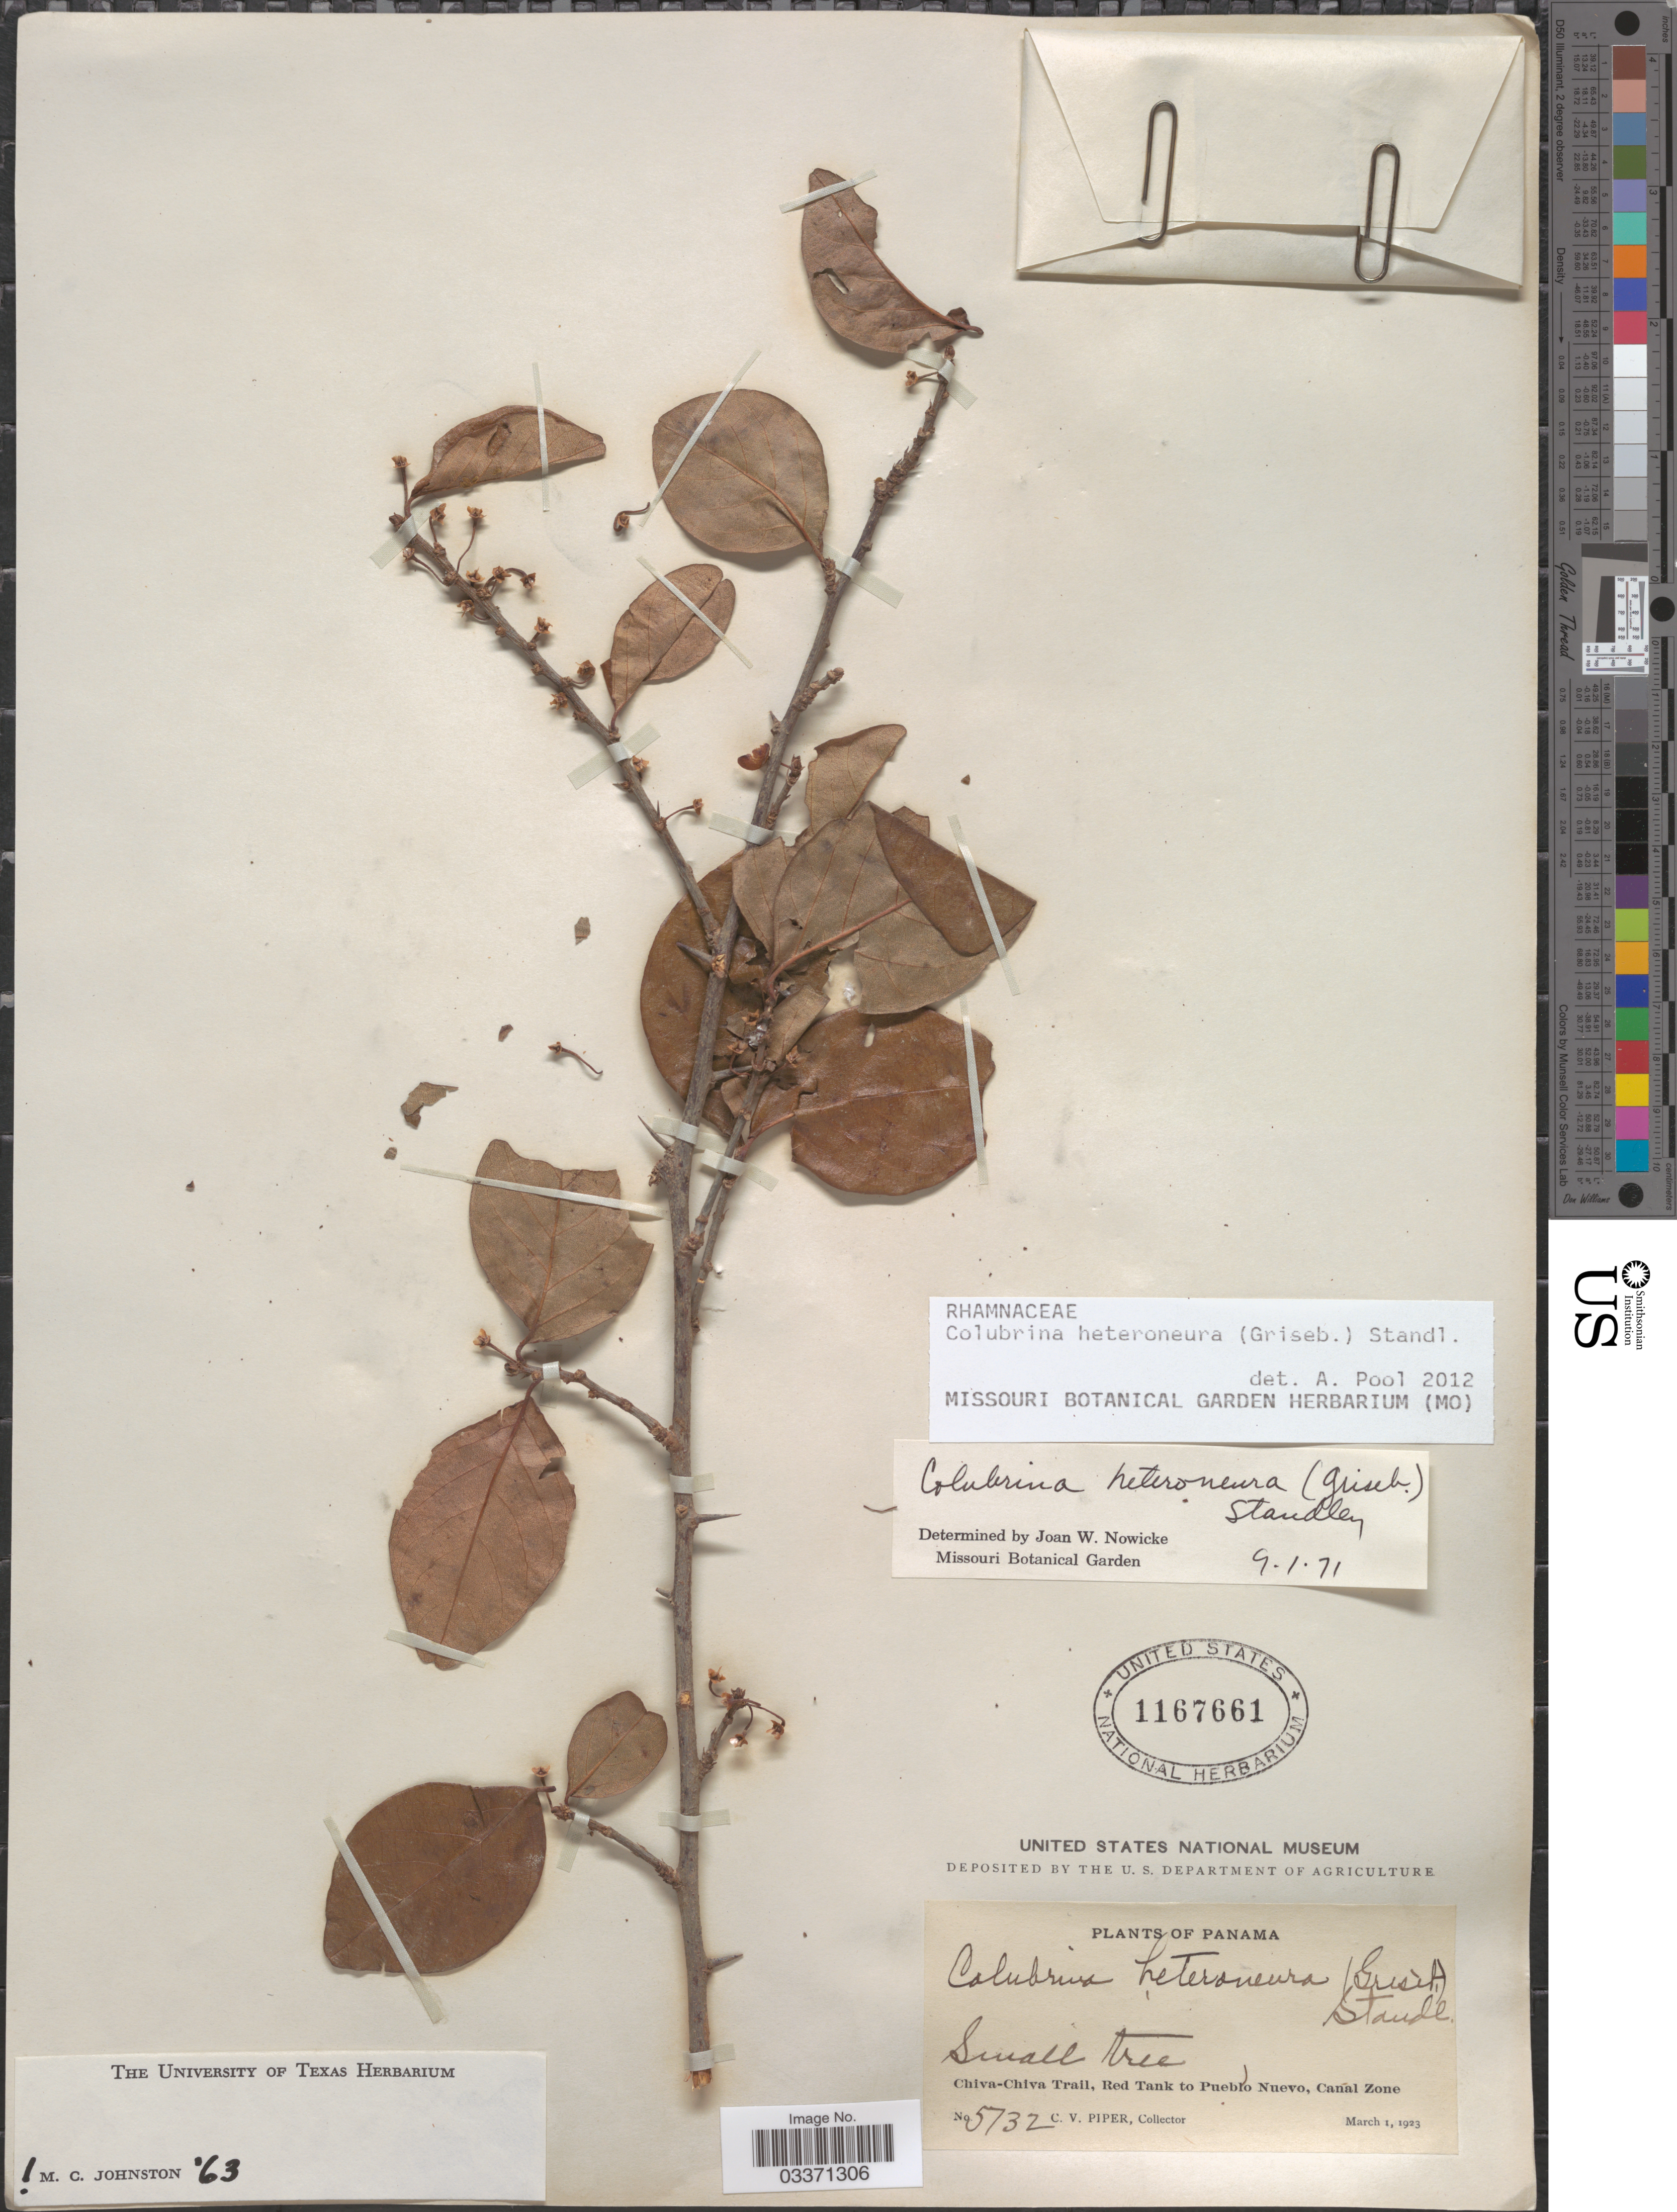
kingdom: Plantae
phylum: Tracheophyta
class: Magnoliopsida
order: Rosales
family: Rhamnaceae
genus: Colubrina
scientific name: Colubrina heteroneura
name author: (Griseb.) Standl.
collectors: C. V. Piper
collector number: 5732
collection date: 1923-03-01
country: Panama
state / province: Panamá / Panamá Oeste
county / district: Canal Zone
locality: Chiva-Chiva Trail, Red Tank to Pueblo Nuevo.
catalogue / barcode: US 1167661